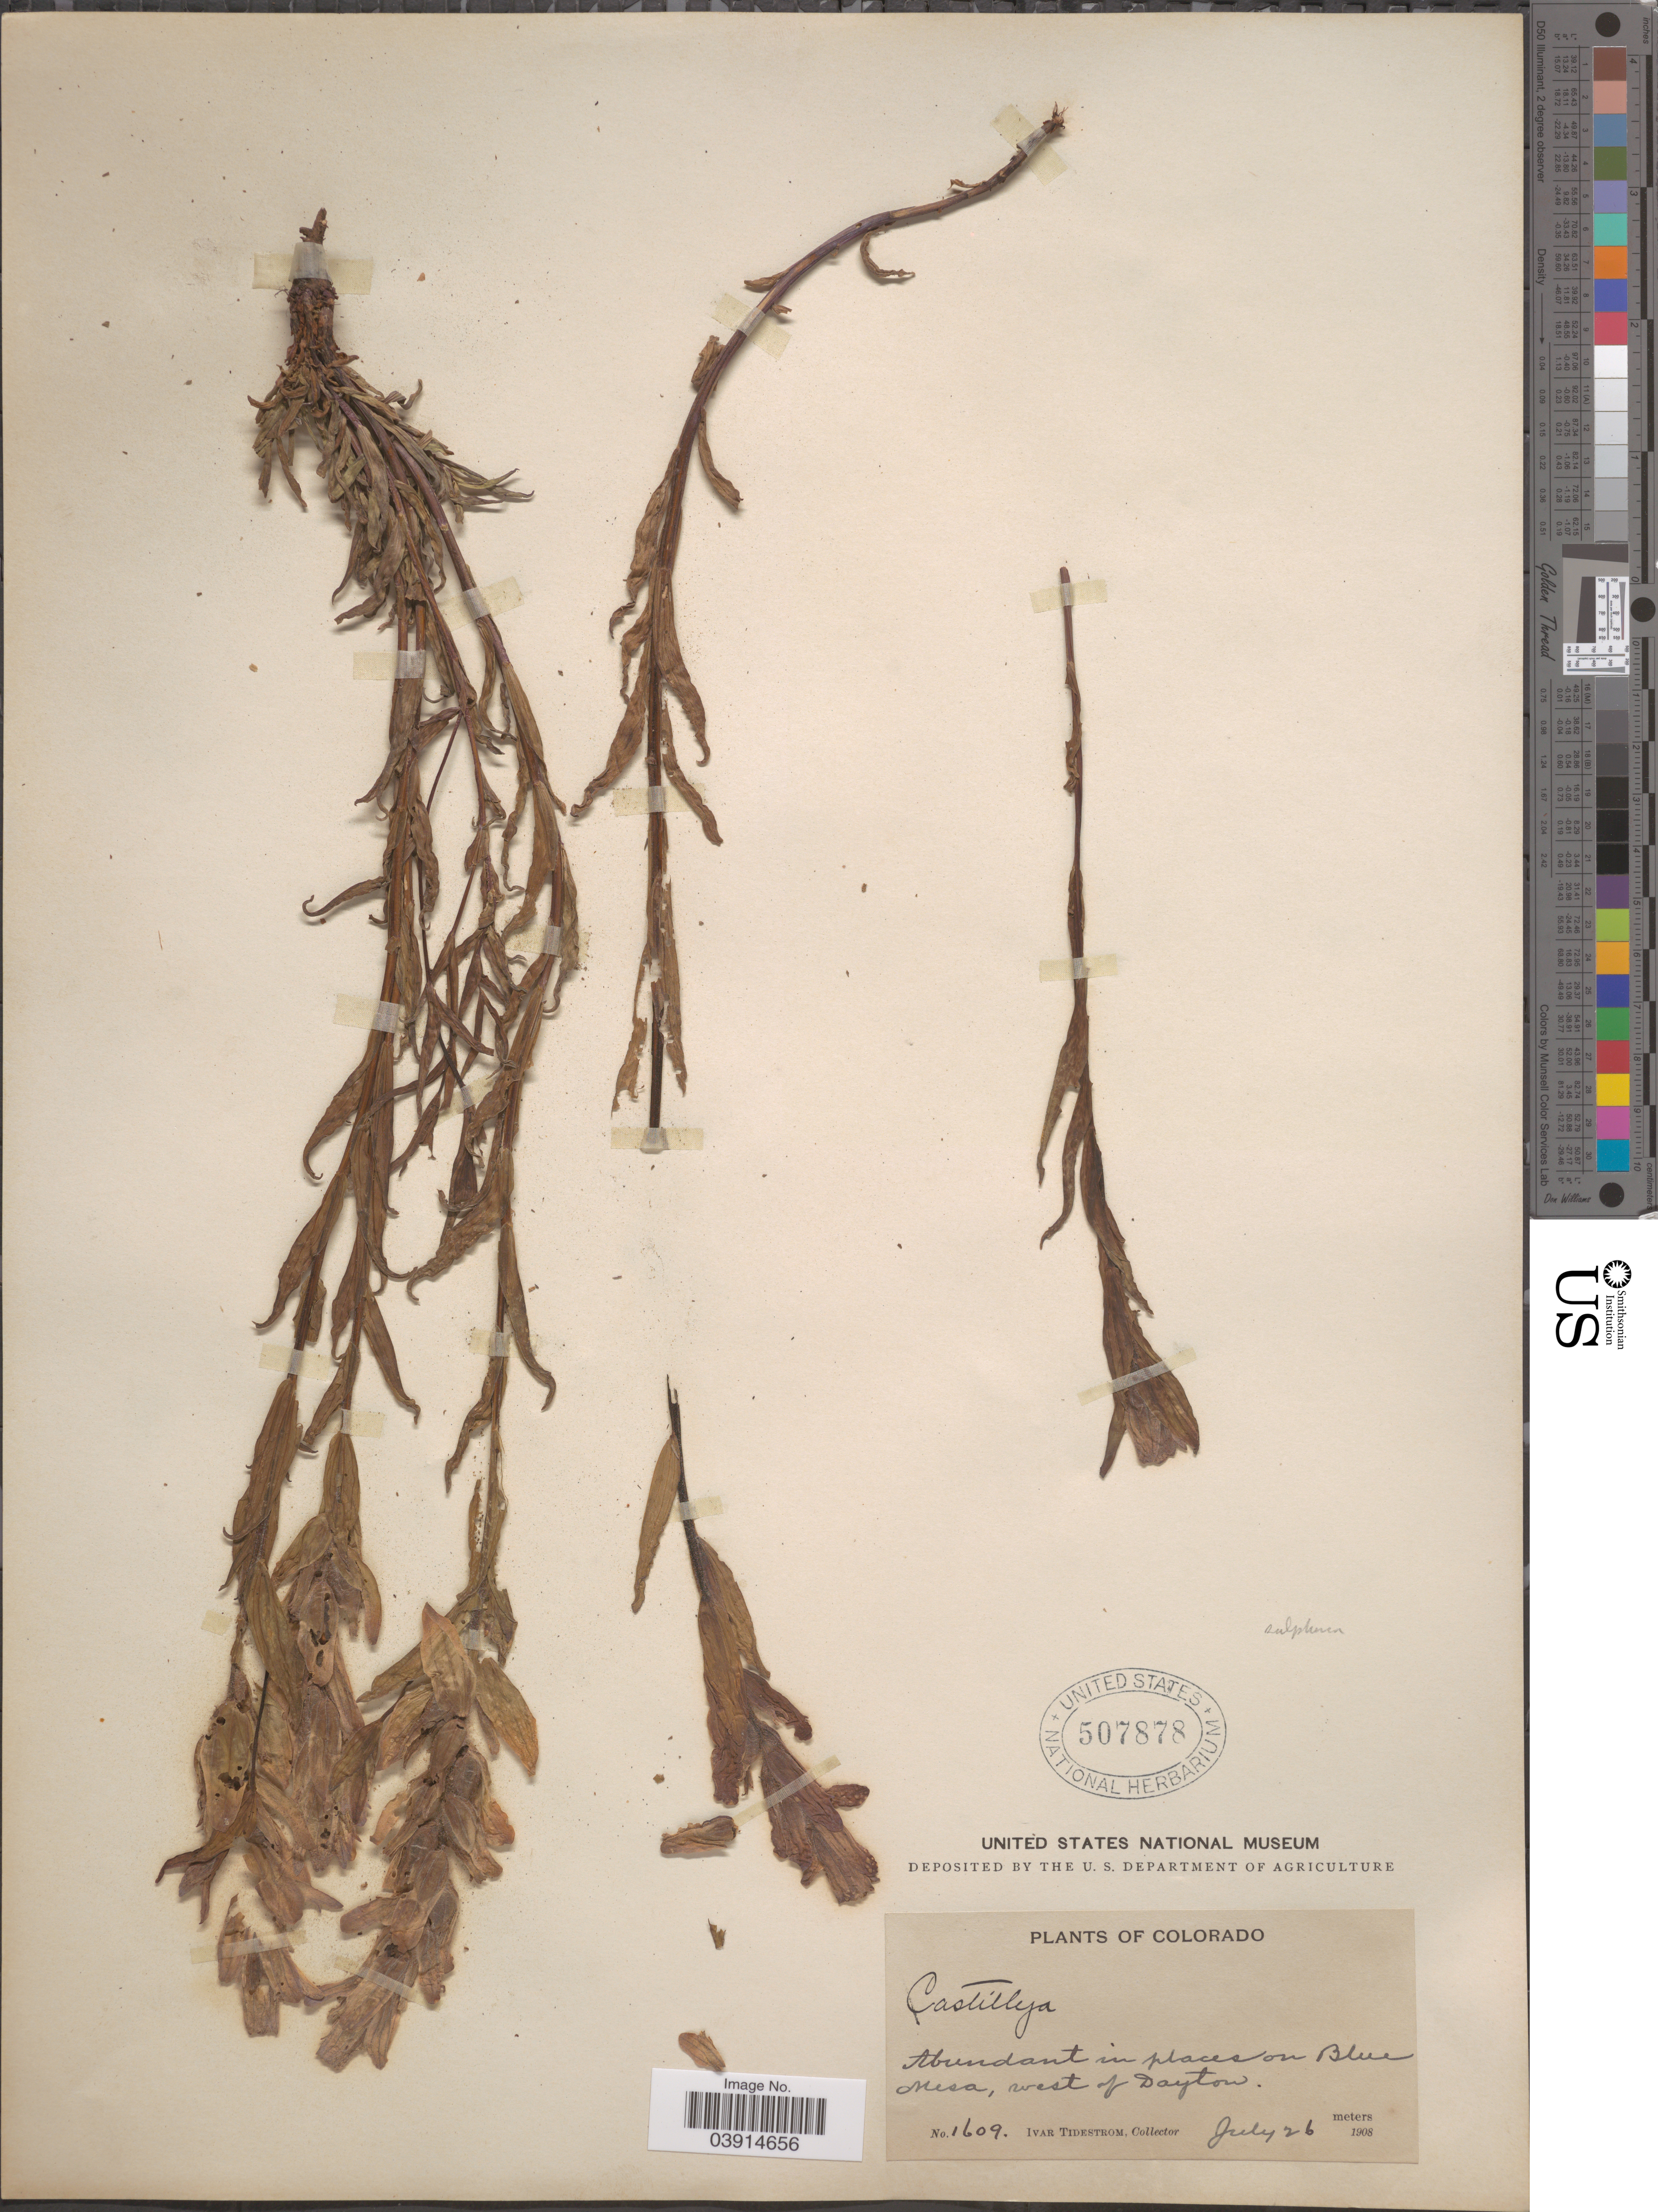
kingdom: Plantae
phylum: Tracheophyta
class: Magnoliopsida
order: Lamiales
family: Orobanchaceae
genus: Castilleja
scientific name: Castilleja sp.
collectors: I. F. Tidestrom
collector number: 1609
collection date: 1908-07-26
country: United States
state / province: Colorado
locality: In places on Blue Mesa, west of Dayton.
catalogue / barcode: US 507878